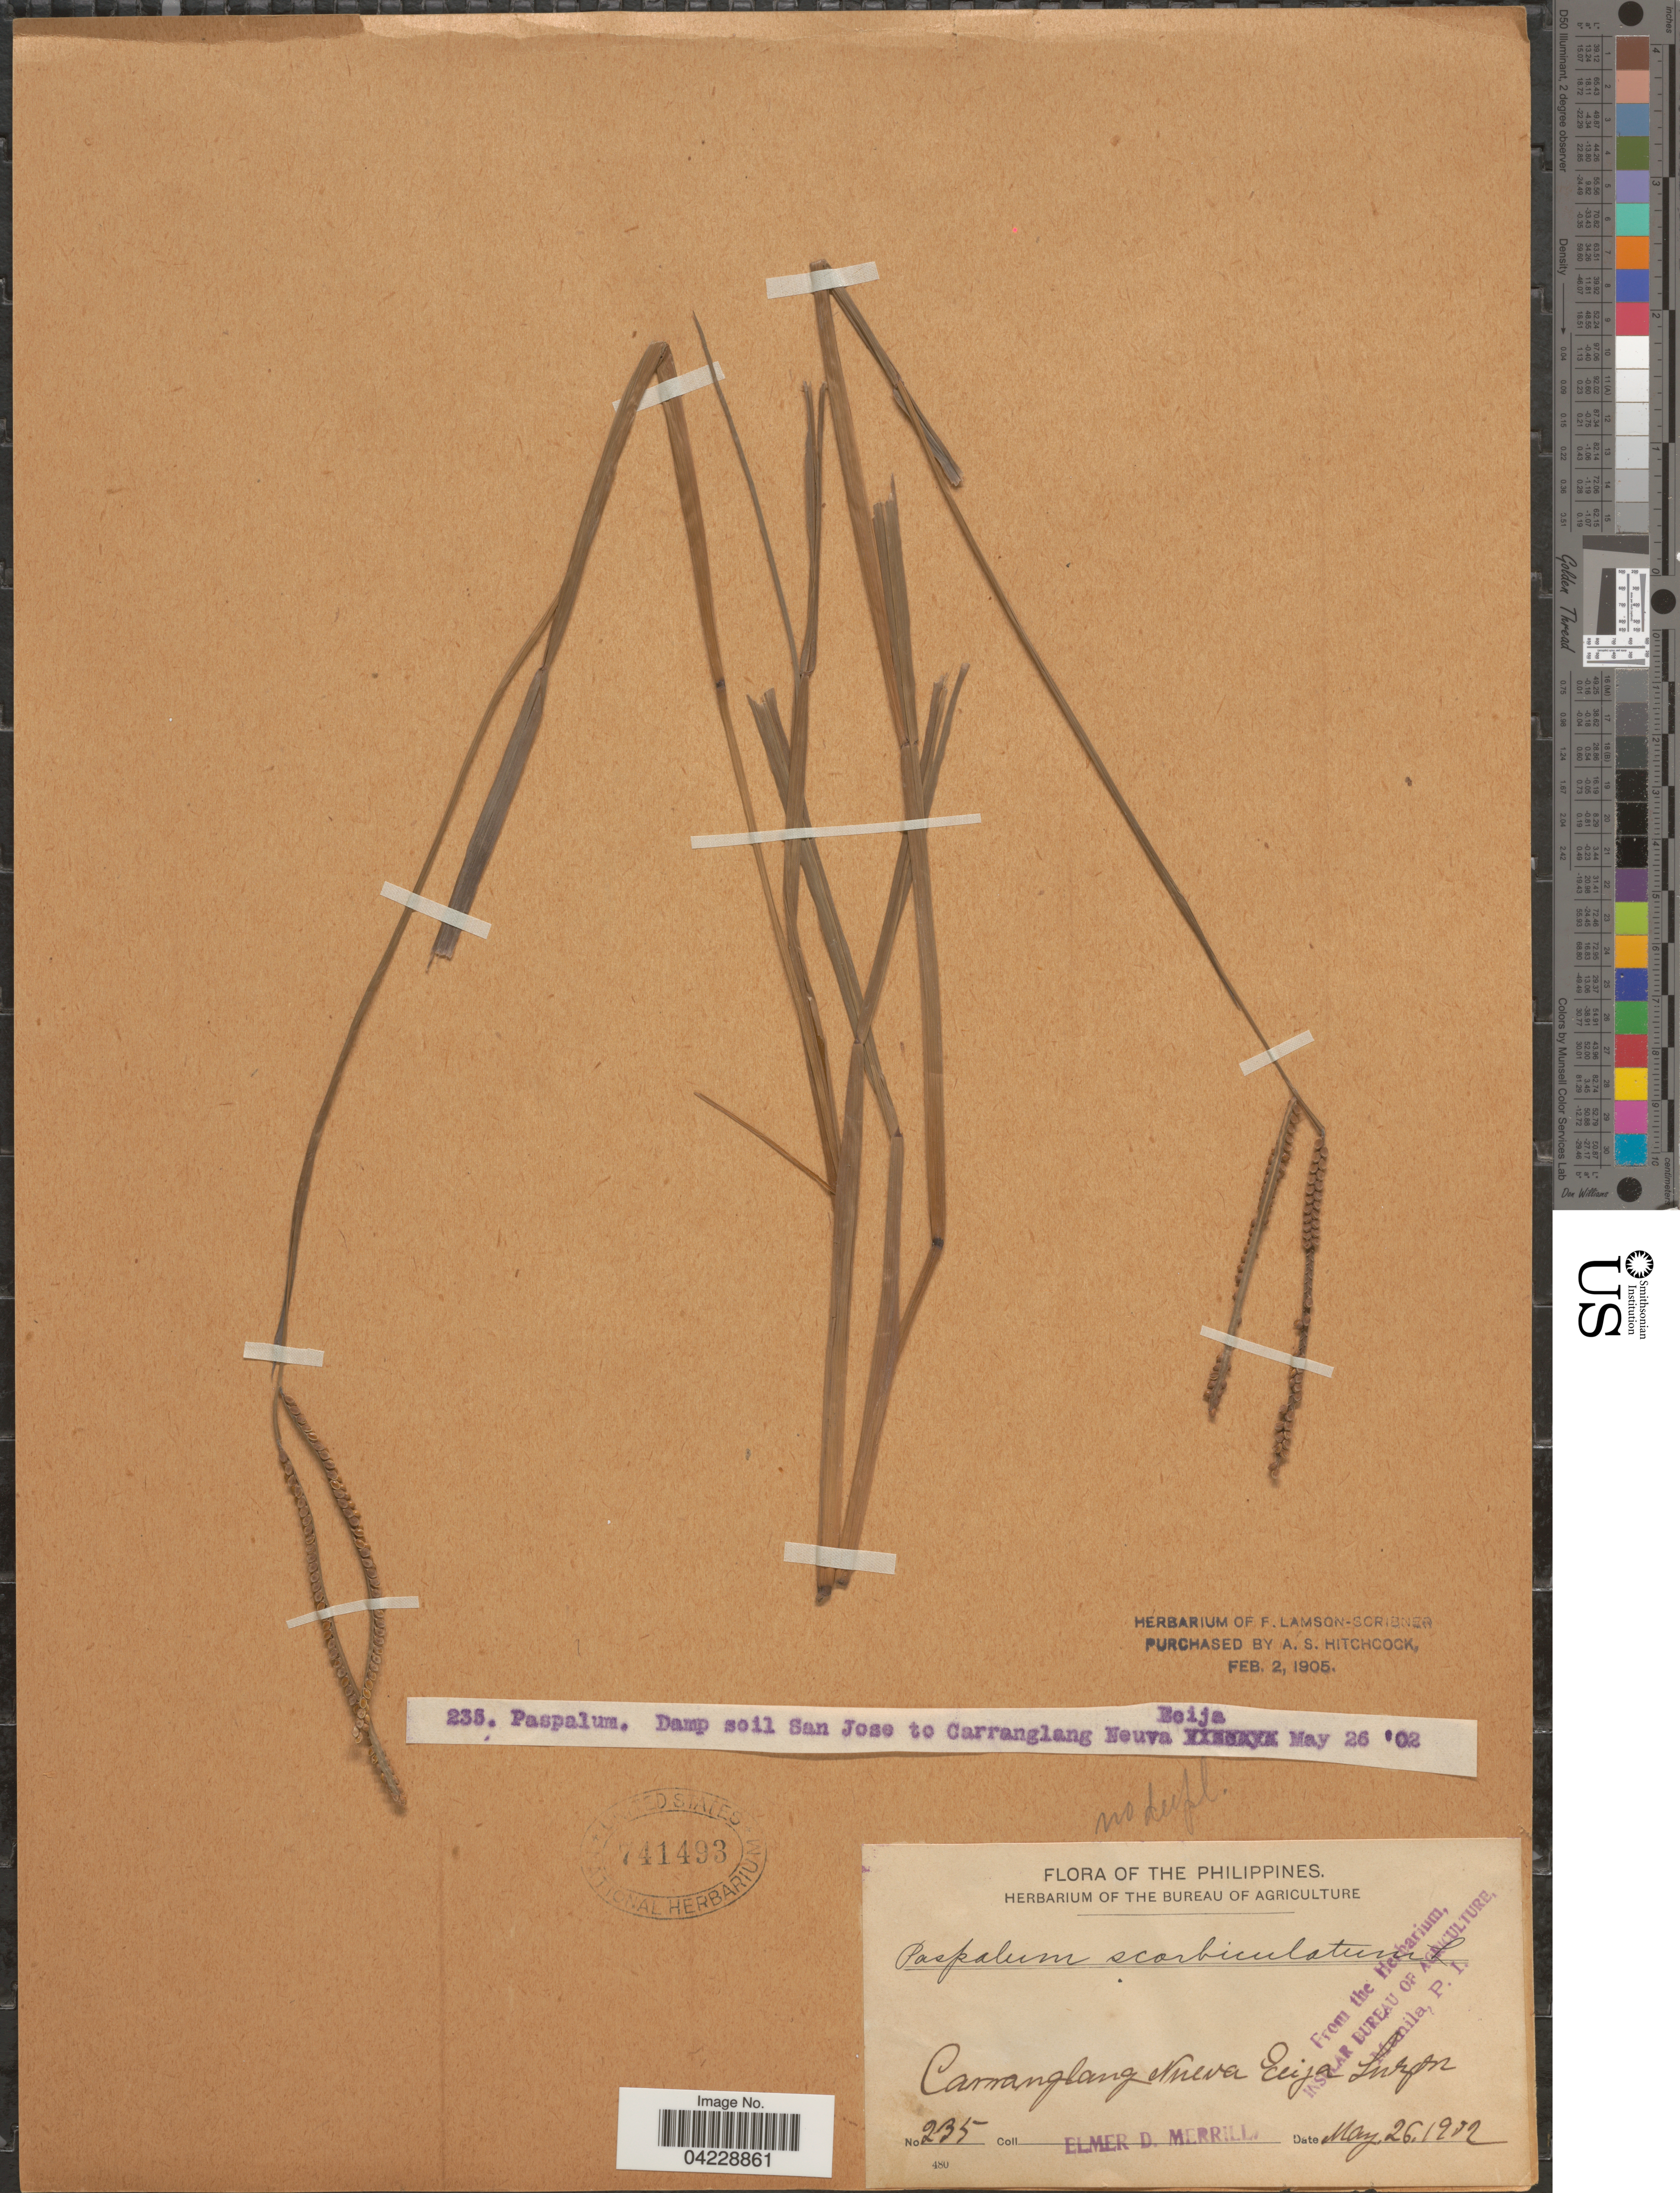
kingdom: Plantae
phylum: Tracheophyta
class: Liliopsida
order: Poales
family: Poaceae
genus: Paspalum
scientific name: Paspalum scrobiculatum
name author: L.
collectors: E. D. Merrill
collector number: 235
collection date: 1902-05-26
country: Philippines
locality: San Jose to Carranglang Neuva Ecija. Nueva Ecija Luzon.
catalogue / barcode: US 741493